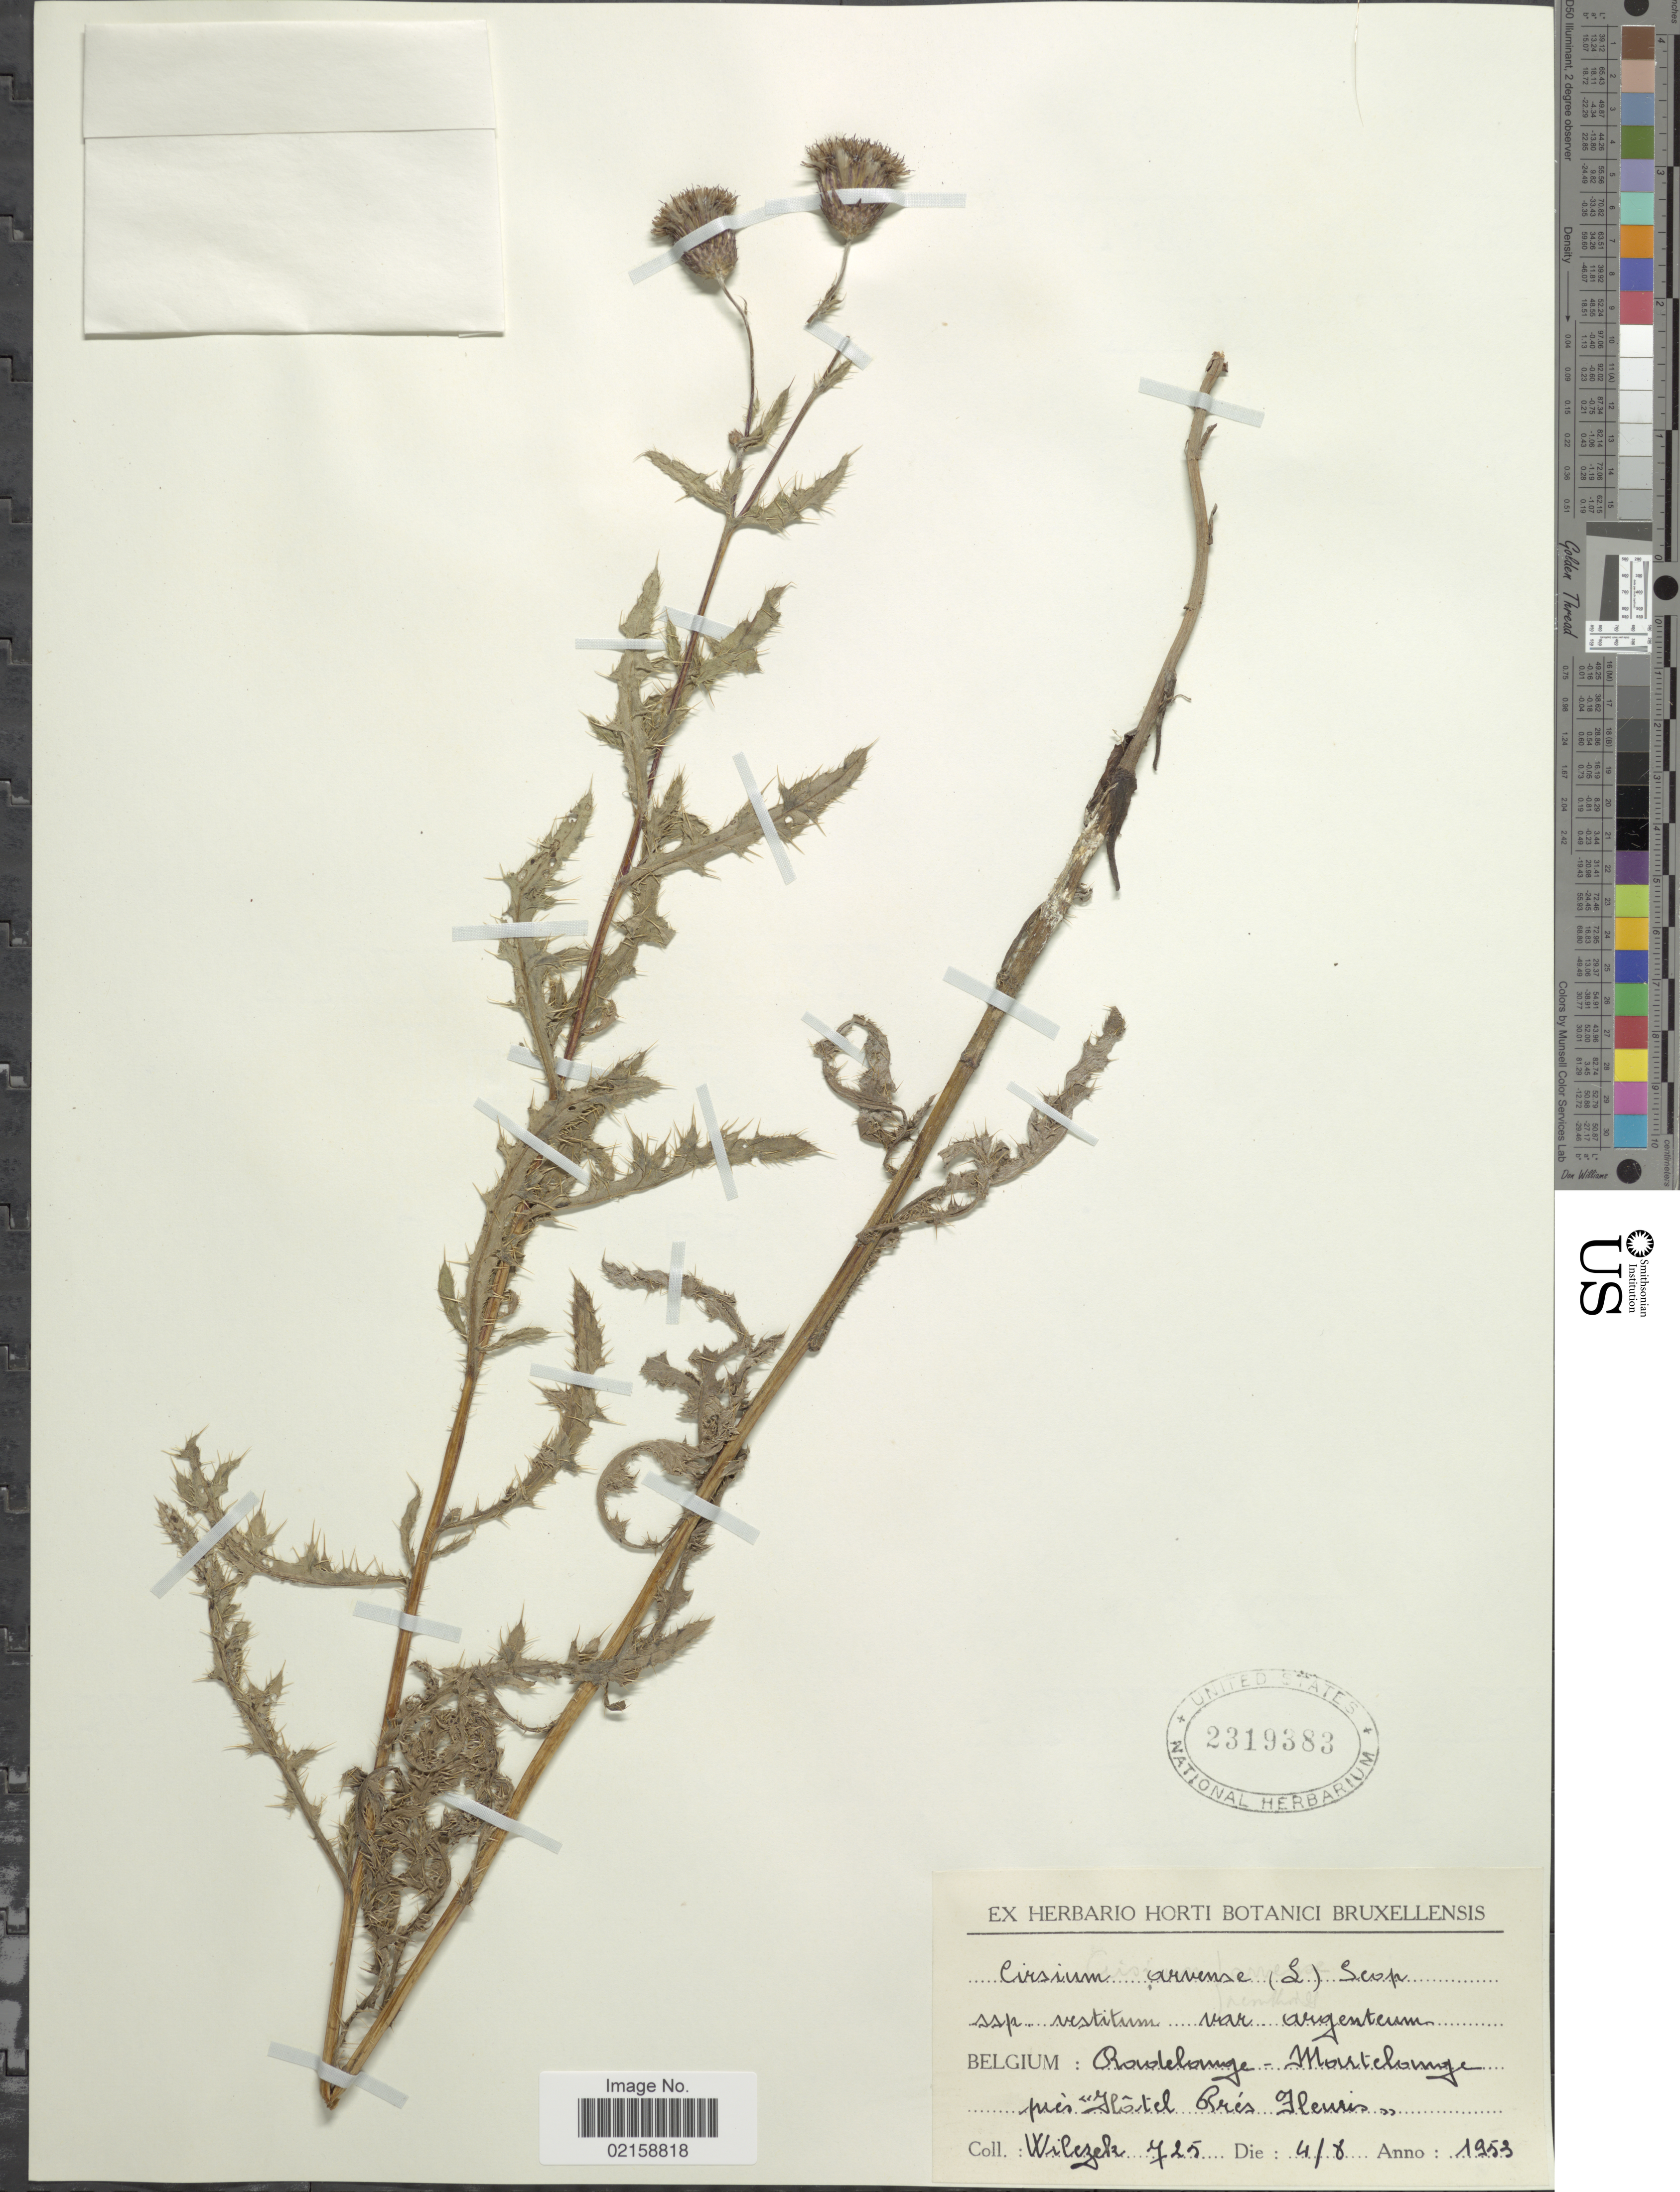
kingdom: Plantae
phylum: Tracheophyta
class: Magnoliopsida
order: Asterales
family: Asteraceae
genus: Cirsium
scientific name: Cirsium arvense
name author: (L.) Scop.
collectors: Wilczek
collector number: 725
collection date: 1953-08-04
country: Belgium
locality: Rondelonge-Mortelonge pres Hotel Pres Fleurs. [interpreted]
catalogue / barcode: US 2319383